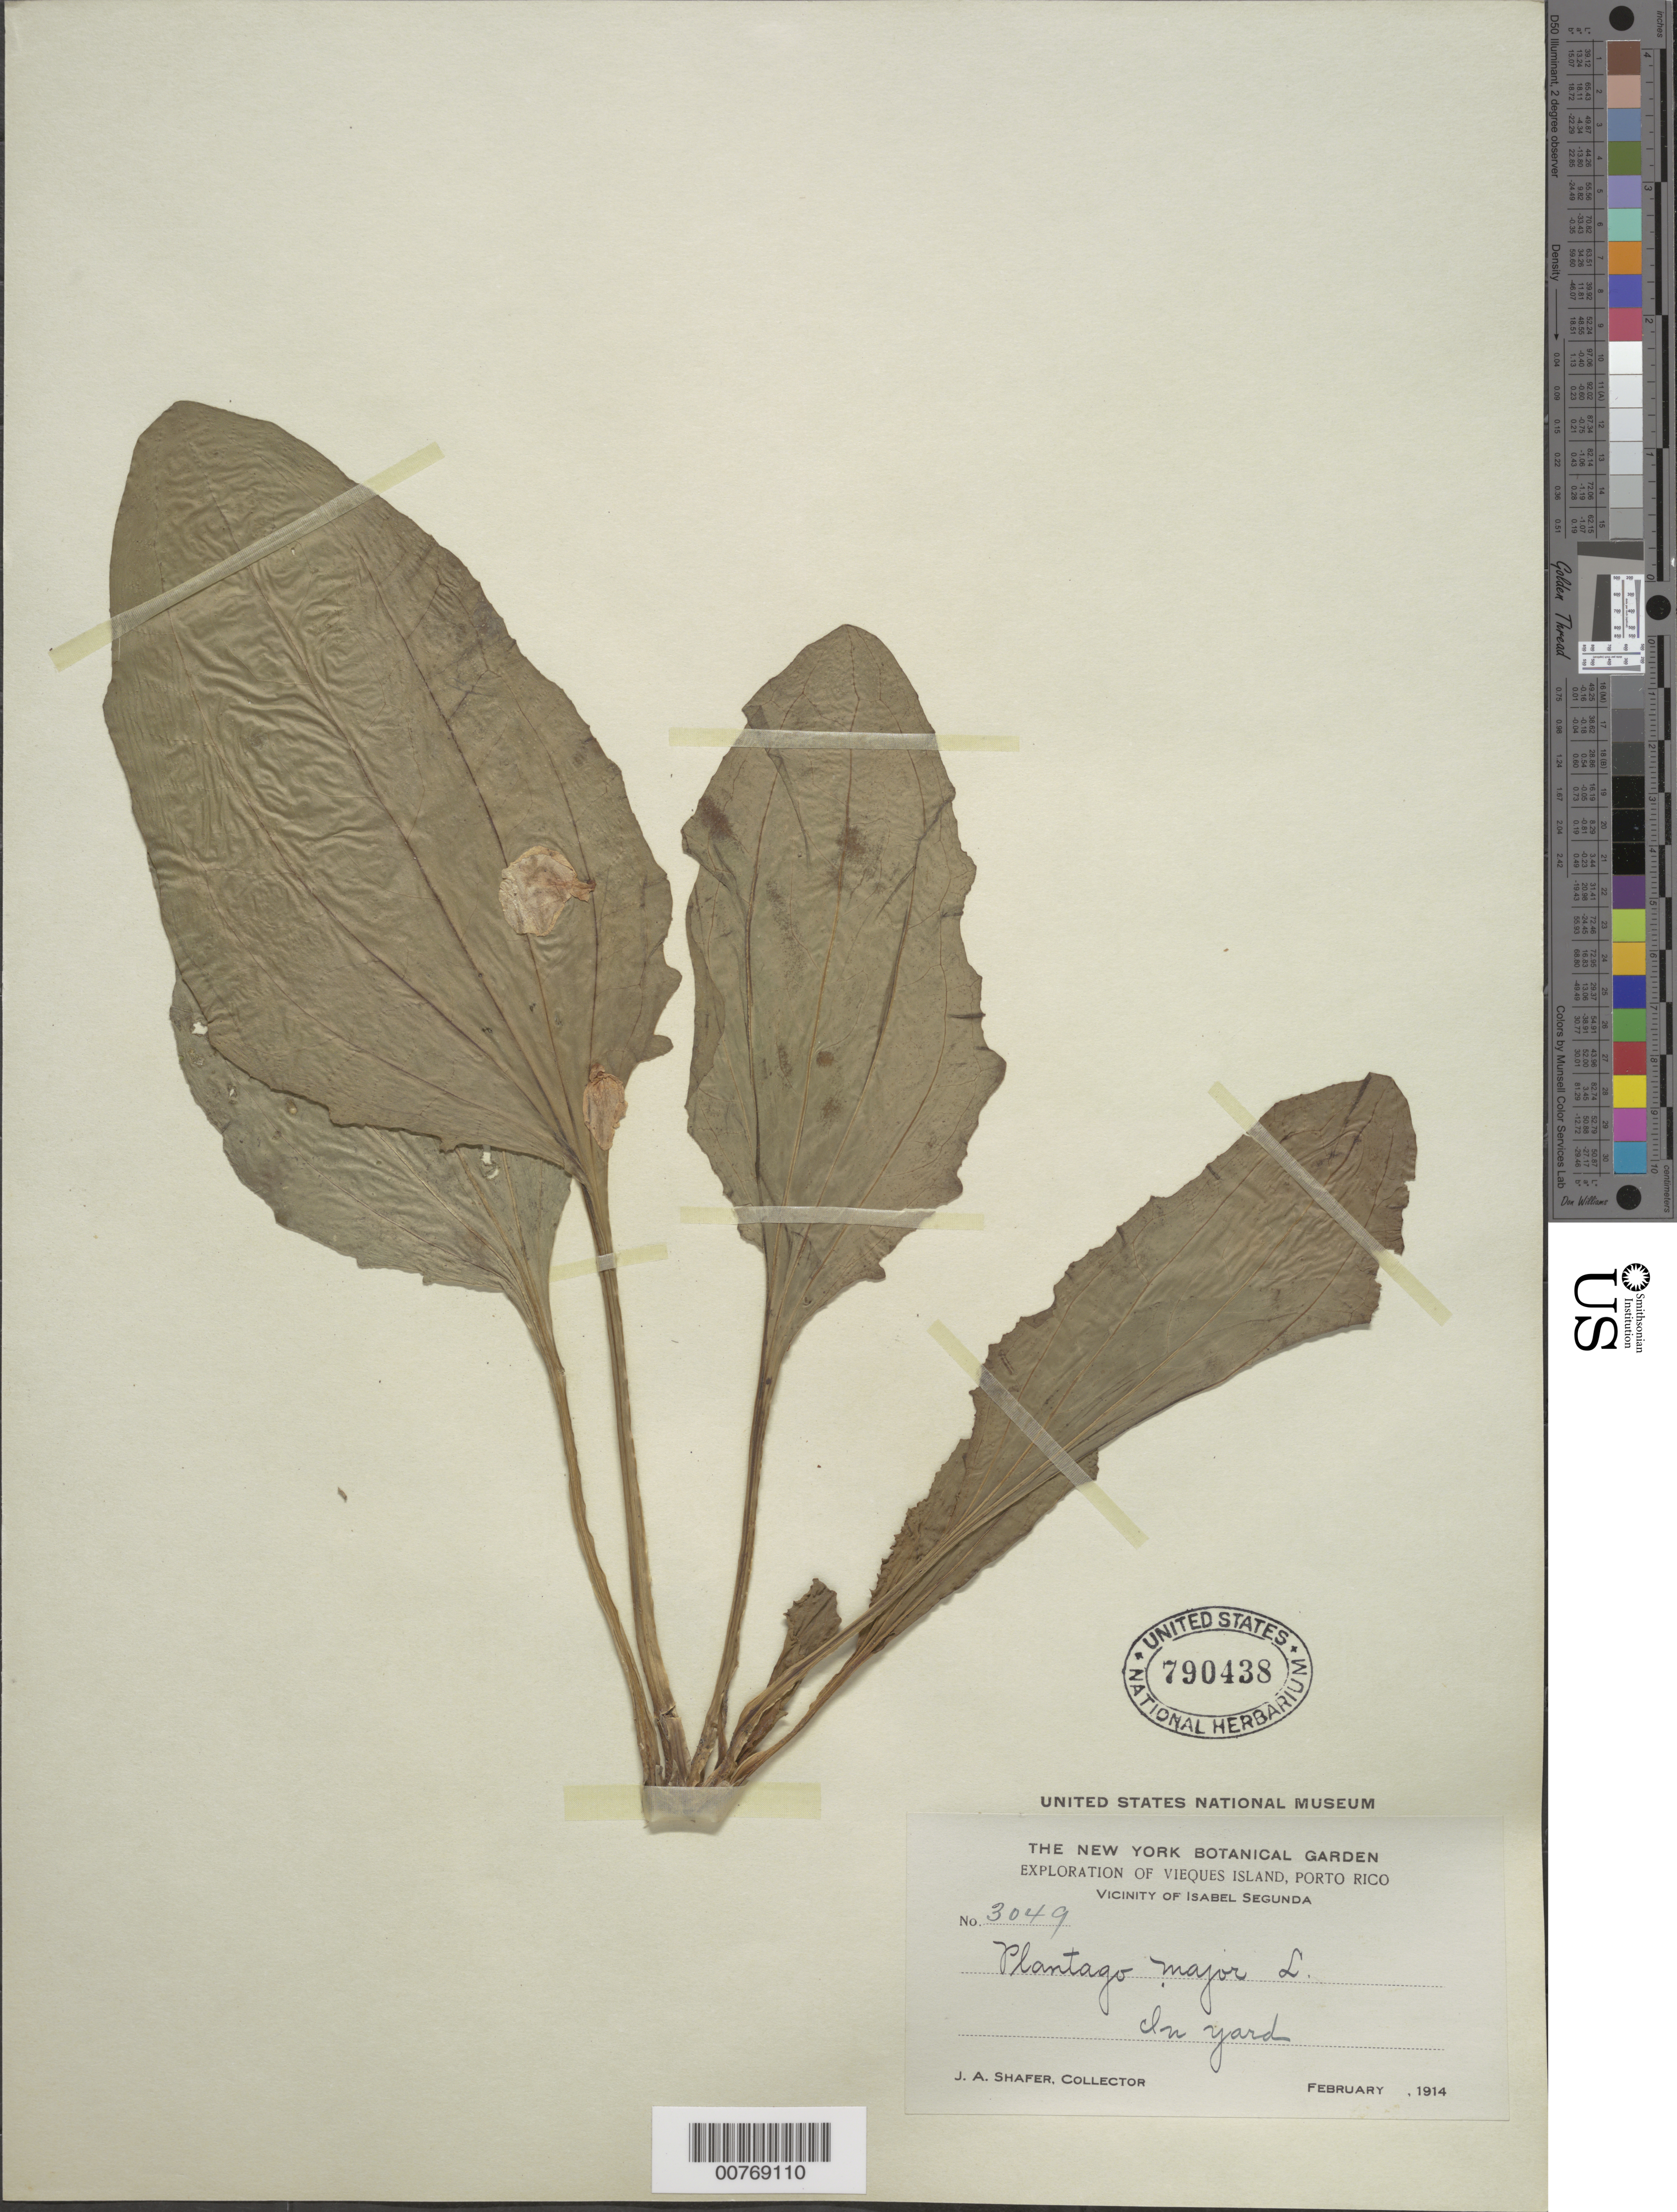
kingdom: Plantae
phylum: Tracheophyta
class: Magnoliopsida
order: Lamiales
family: Plantaginaceae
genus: Plantago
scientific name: Plantago major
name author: L.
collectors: J. A. Shafer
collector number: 3049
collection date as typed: Feb 1914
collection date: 1914-02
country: Puerto Rico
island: Vieques I.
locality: Vicinity of Isabel Segunda; in yard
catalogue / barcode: US 790438